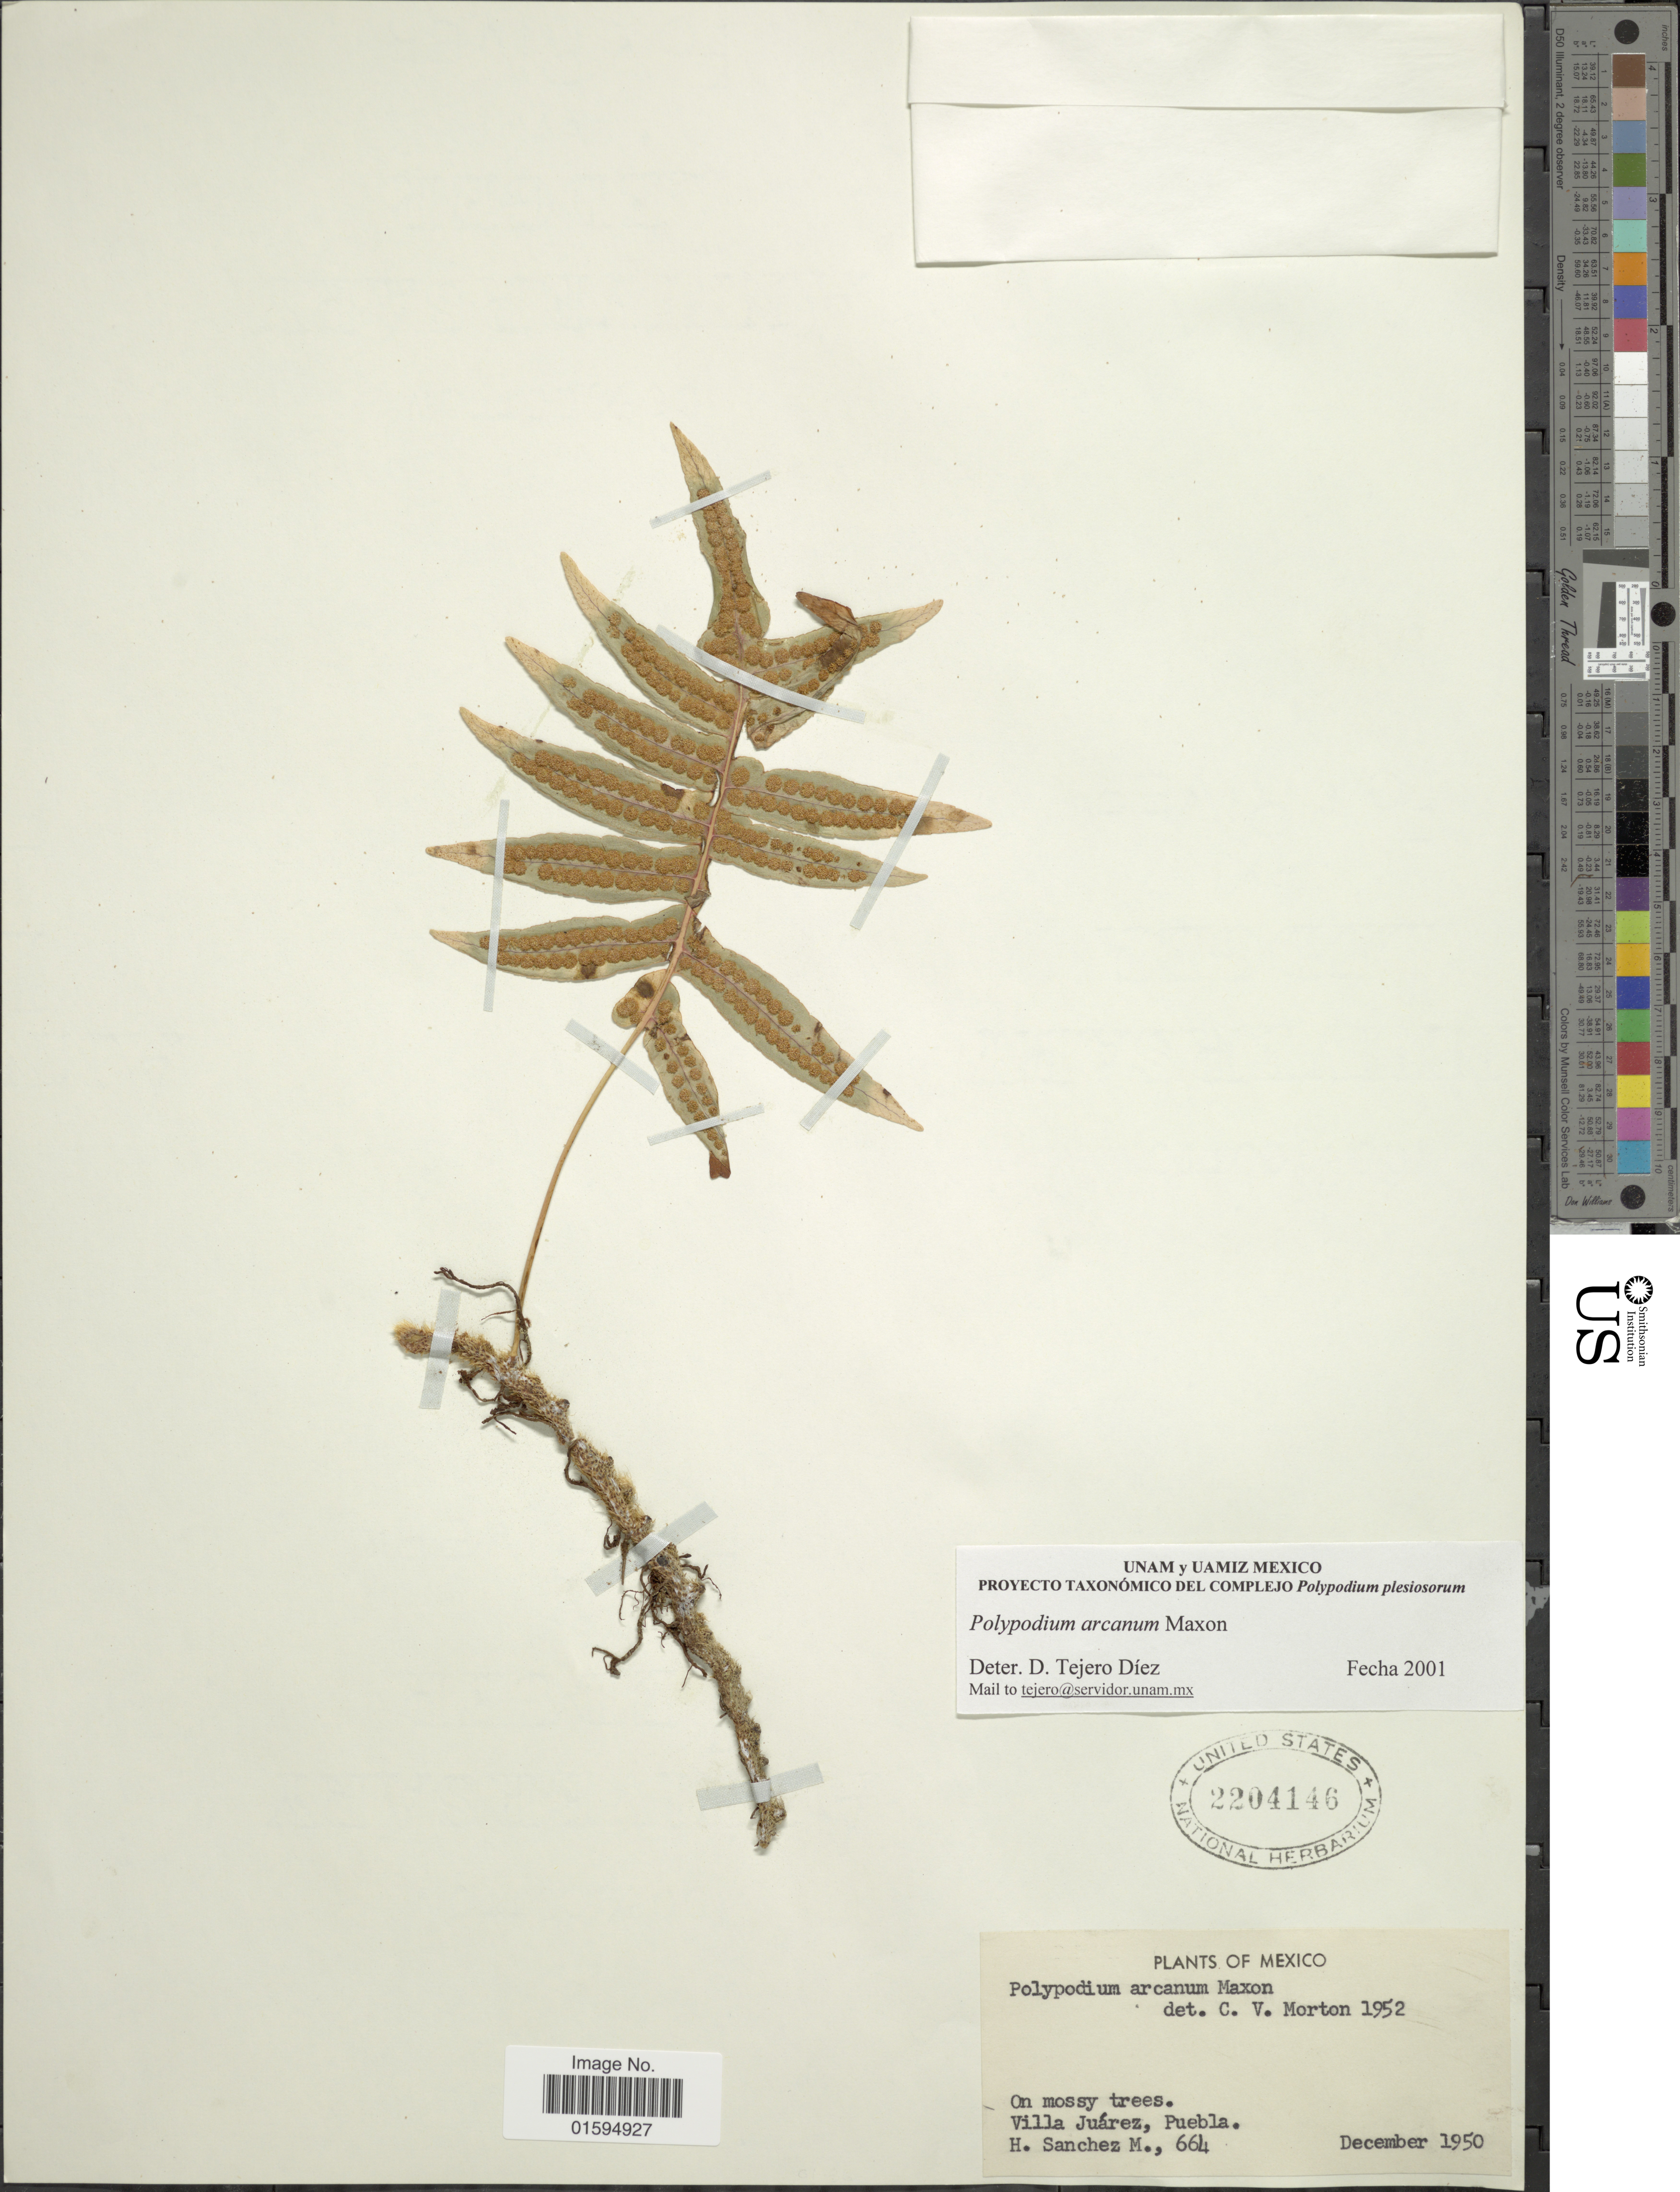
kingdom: Plantae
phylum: Tracheophyta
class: Polypodiopsida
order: Polypodiales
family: Polypodiaceae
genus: Polypodium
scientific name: Polypodium arcanum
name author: Maxon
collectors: H. Sánchez-Mejorada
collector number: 664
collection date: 1950-12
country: Mexico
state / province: Puebla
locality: Villa Juarez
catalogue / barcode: US 2204146